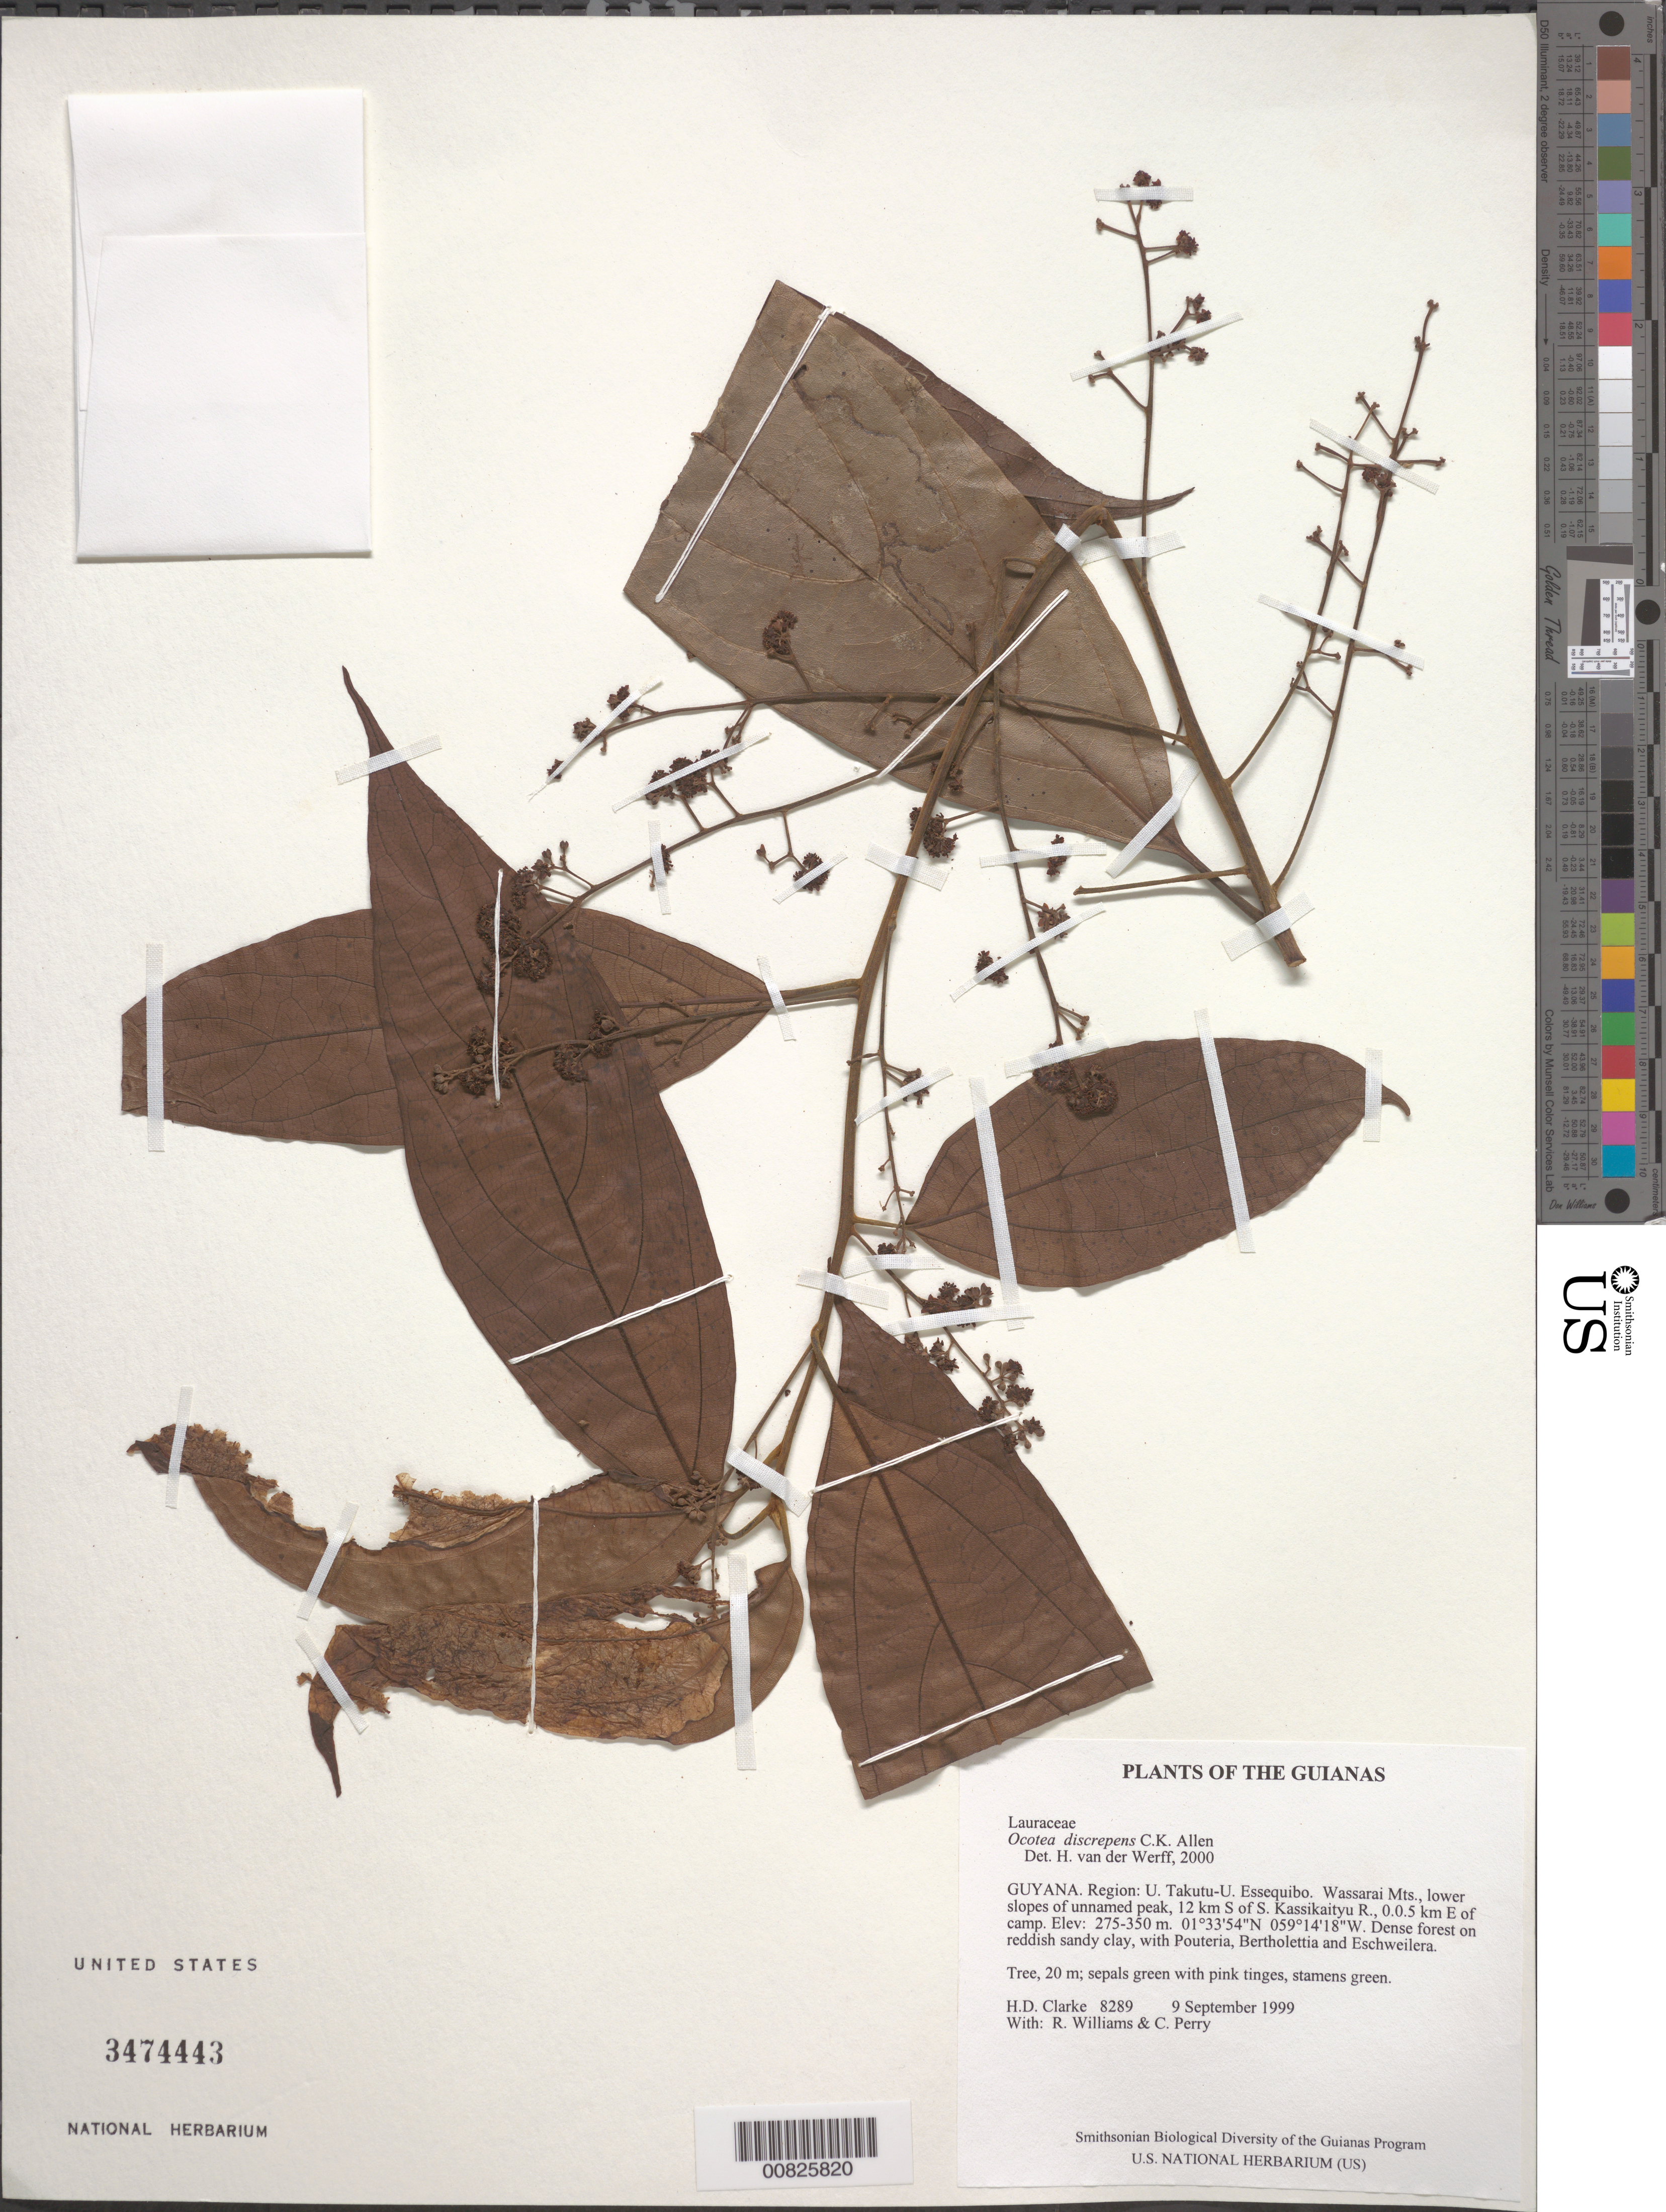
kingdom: Plantae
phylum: Tracheophyta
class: Magnoliopsida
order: Laurales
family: Lauraceae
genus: Ocotea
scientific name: Ocotea discrepens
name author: C.K. Allen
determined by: van der Werff, H., (MO), Missouri Botanical Garden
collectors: H. D. Clarke, R. Williams & C. Perry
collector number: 8289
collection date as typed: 9 September 1999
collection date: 1999-09-09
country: Guyana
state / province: U. Takutu-U. Essequibo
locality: Wassarai Mts., lower slopes of unnamed peak, 12 km S of S. Kassikaityu R., 0.0.5 km E of camp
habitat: Dense forest on reddish sandy clay, with Pouteria, Bertholettia and Eschweilera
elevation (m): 275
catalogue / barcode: US 3474443